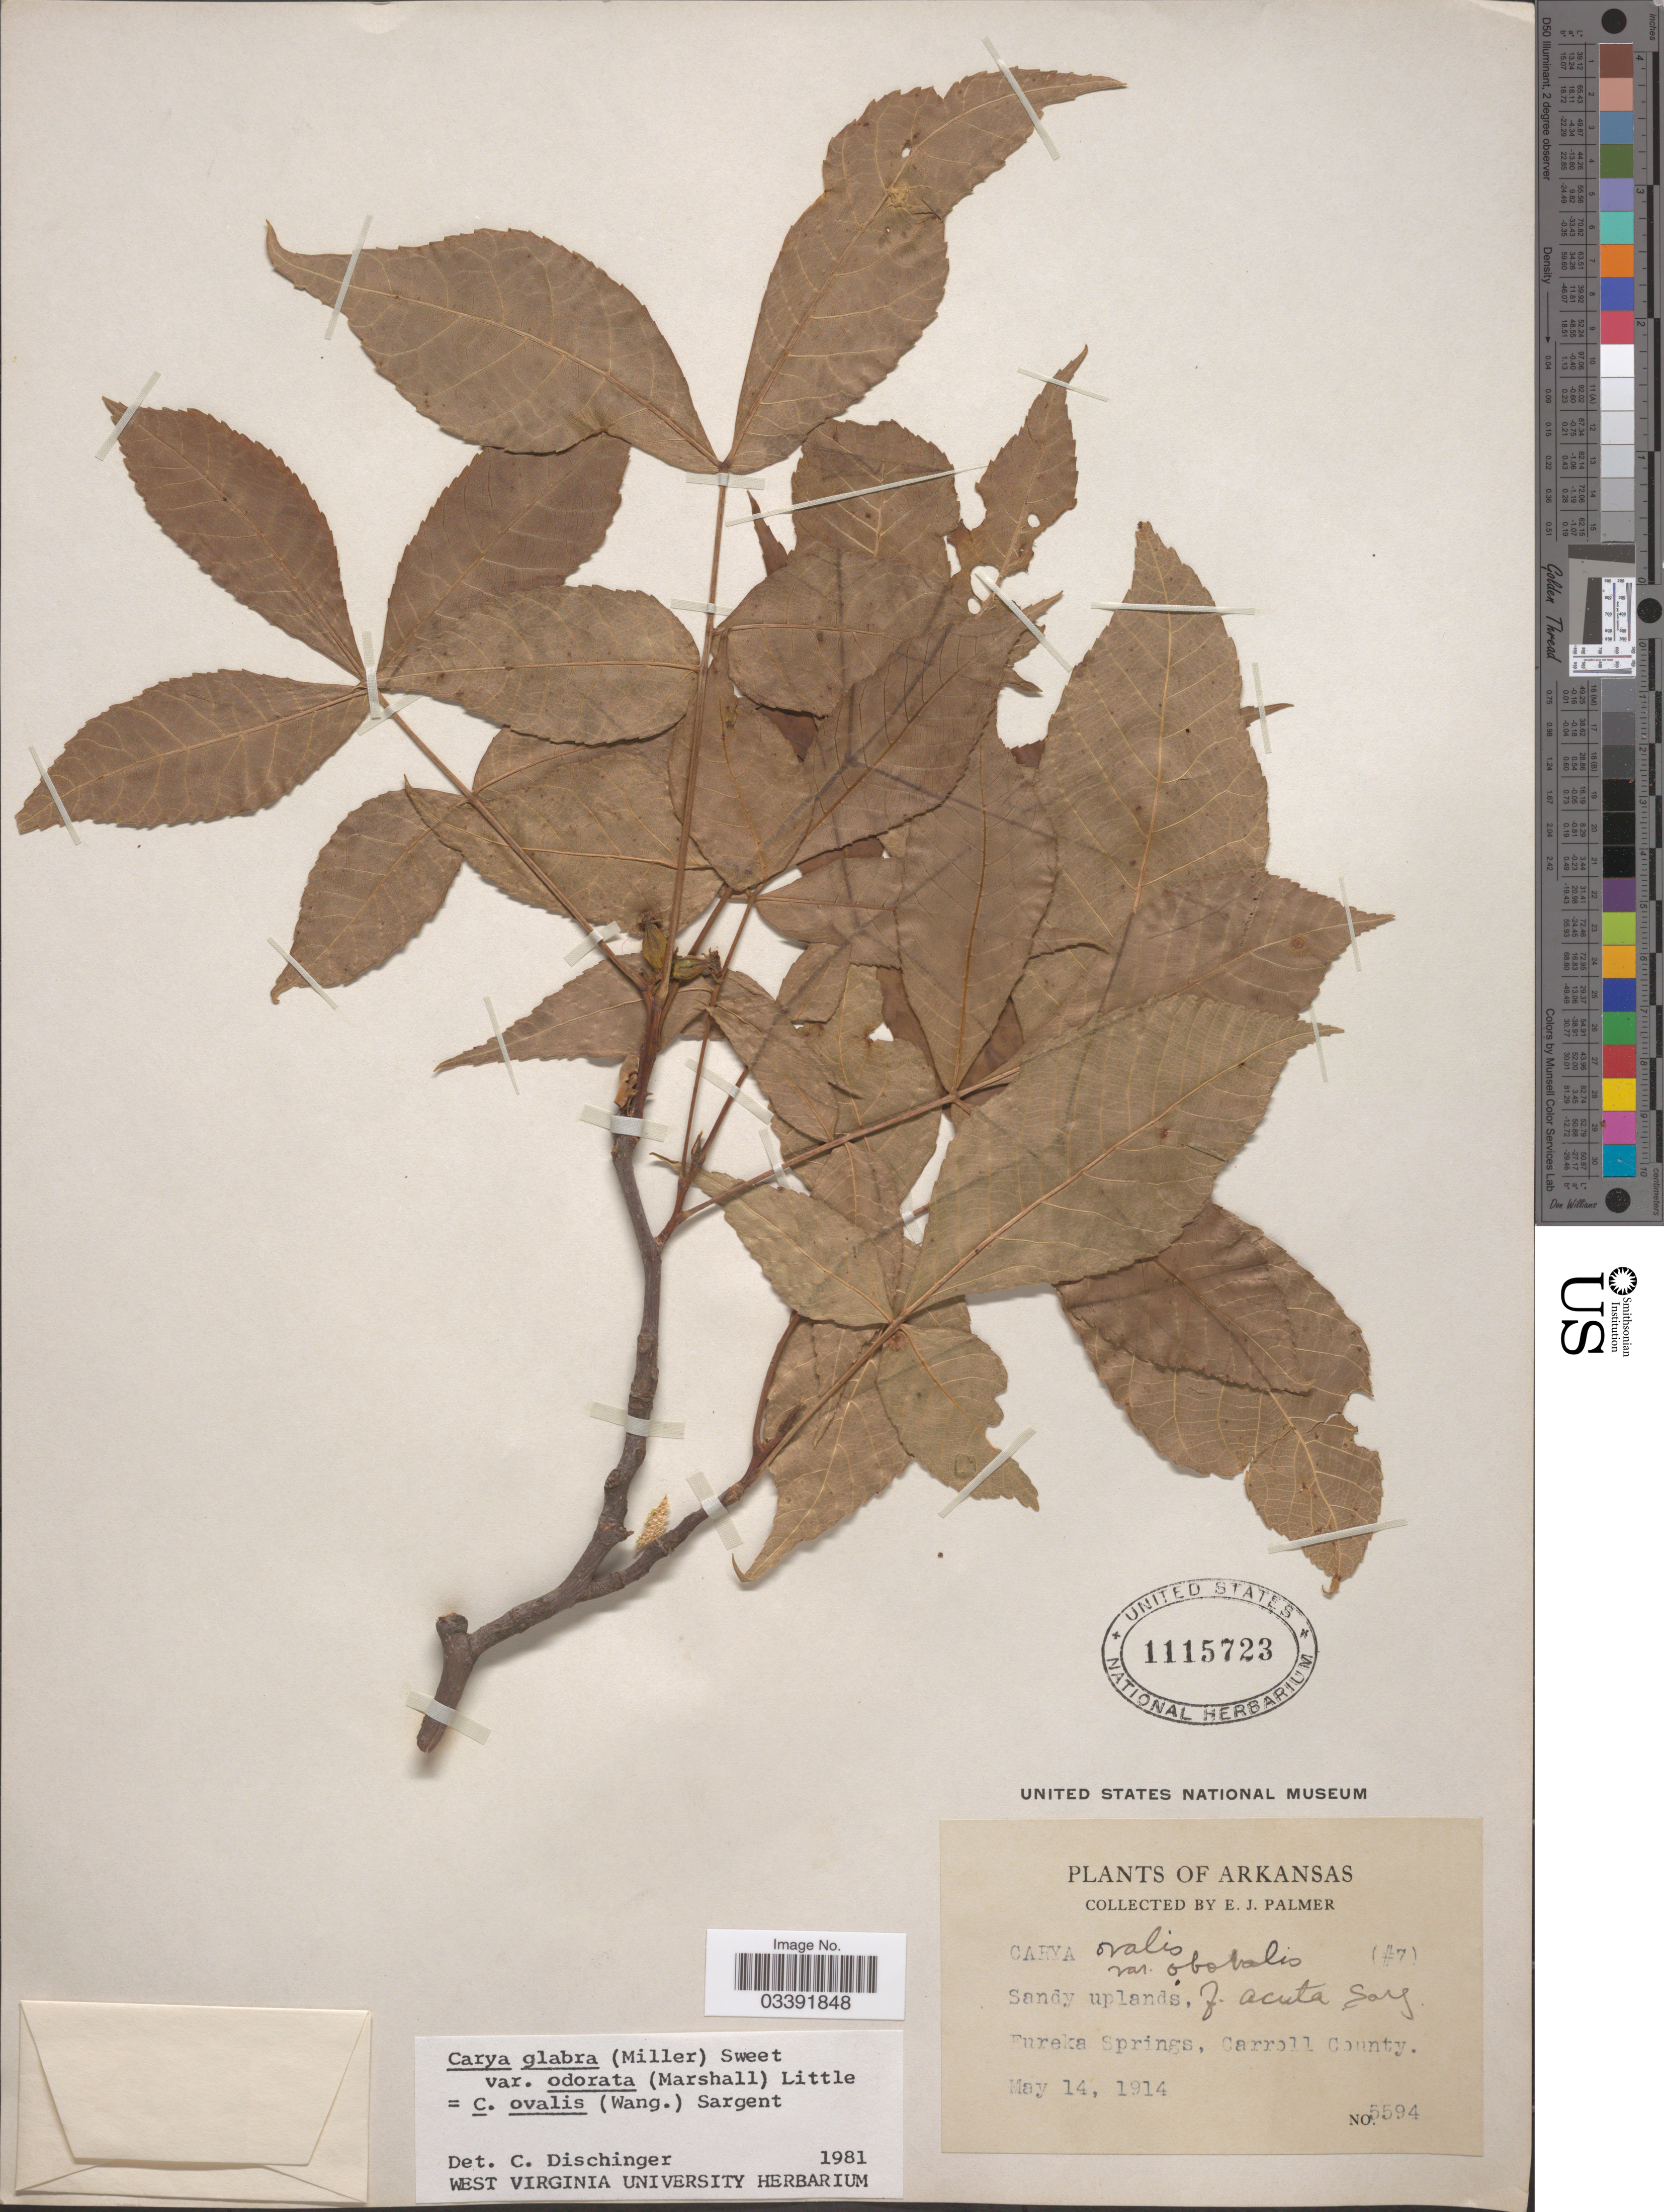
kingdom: Plantae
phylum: Tracheophyta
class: Magnoliopsida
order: Fagales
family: Juglandaceae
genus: Carya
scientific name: Carya glabra var. odorata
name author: (Marshall) Little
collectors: E. J. Palmer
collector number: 5594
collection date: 1914-05-14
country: United States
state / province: Arkansas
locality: Eureka Springs, Carroll County.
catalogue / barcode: US 1115723